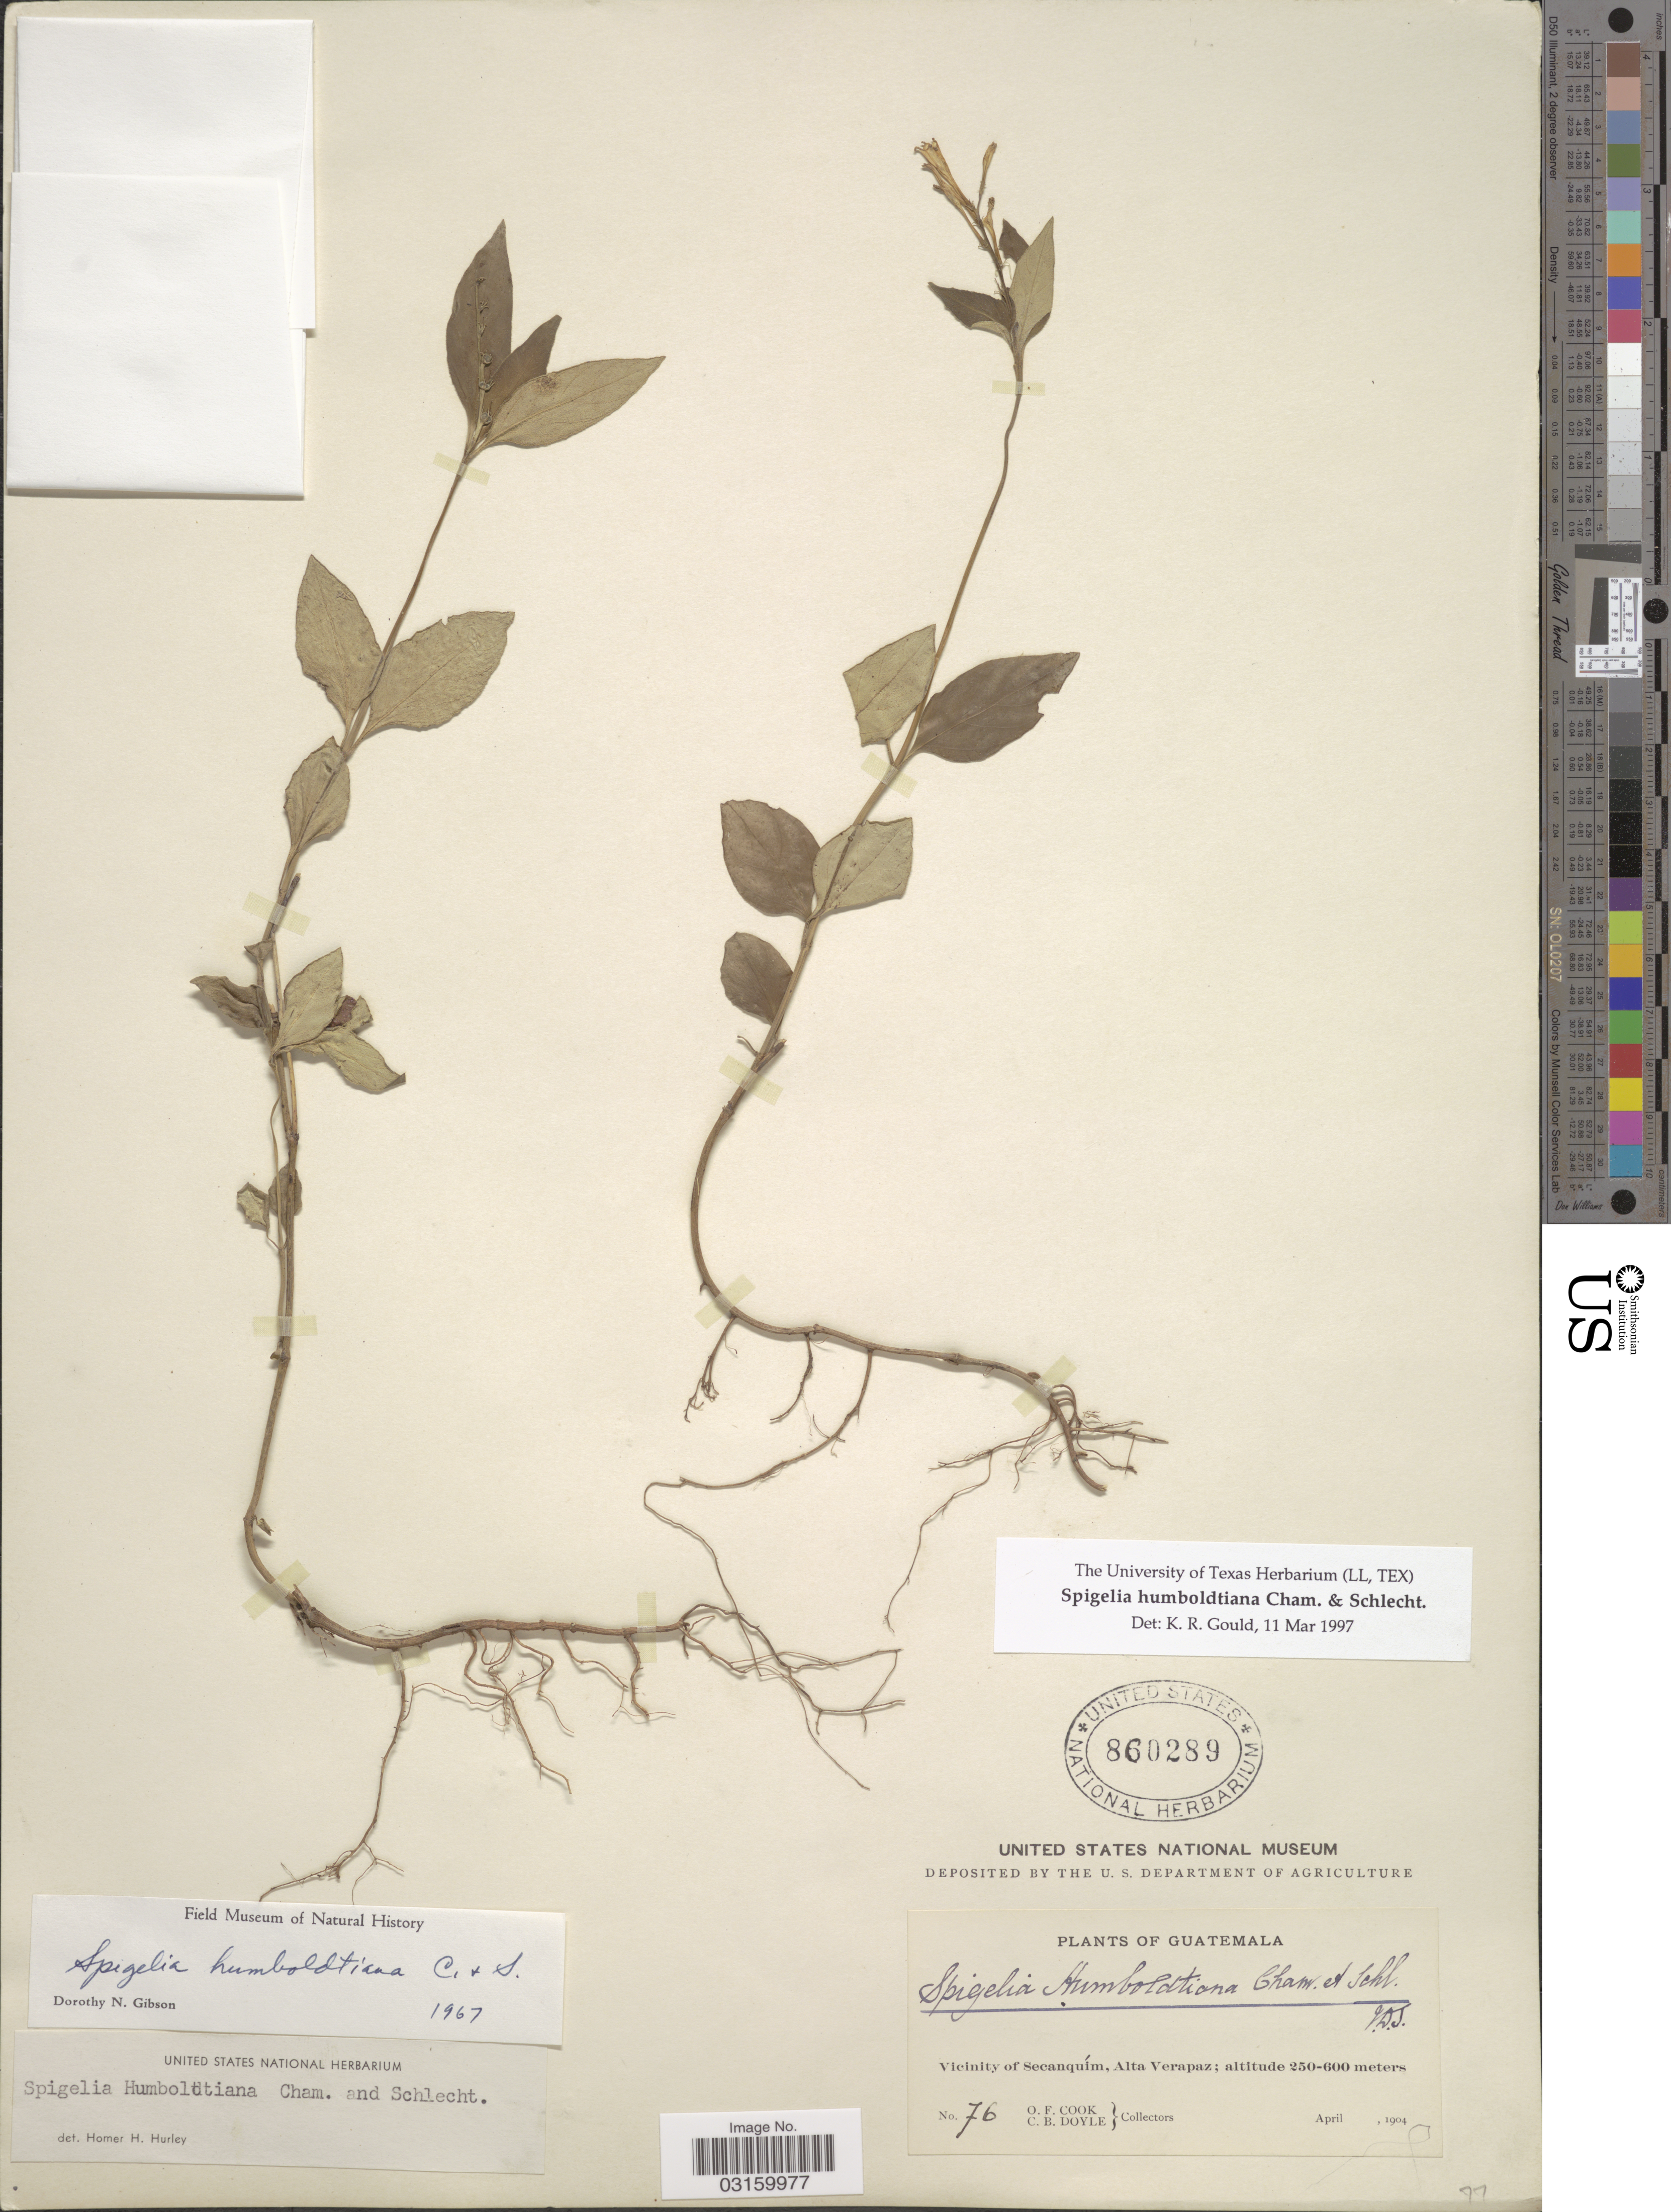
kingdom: Plantae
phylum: Tracheophyta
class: Magnoliopsida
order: Gentianales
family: Loganiaceae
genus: Spigelia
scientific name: Spigelia humboldtiana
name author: Cham. & Schltdl.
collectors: O. F. Cook & C. Doyle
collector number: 76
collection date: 1904-04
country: Guatemala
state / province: Alta Verapaz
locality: Vicinity of Secanquím, Alta Verapaz.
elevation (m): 250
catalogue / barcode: US 860289